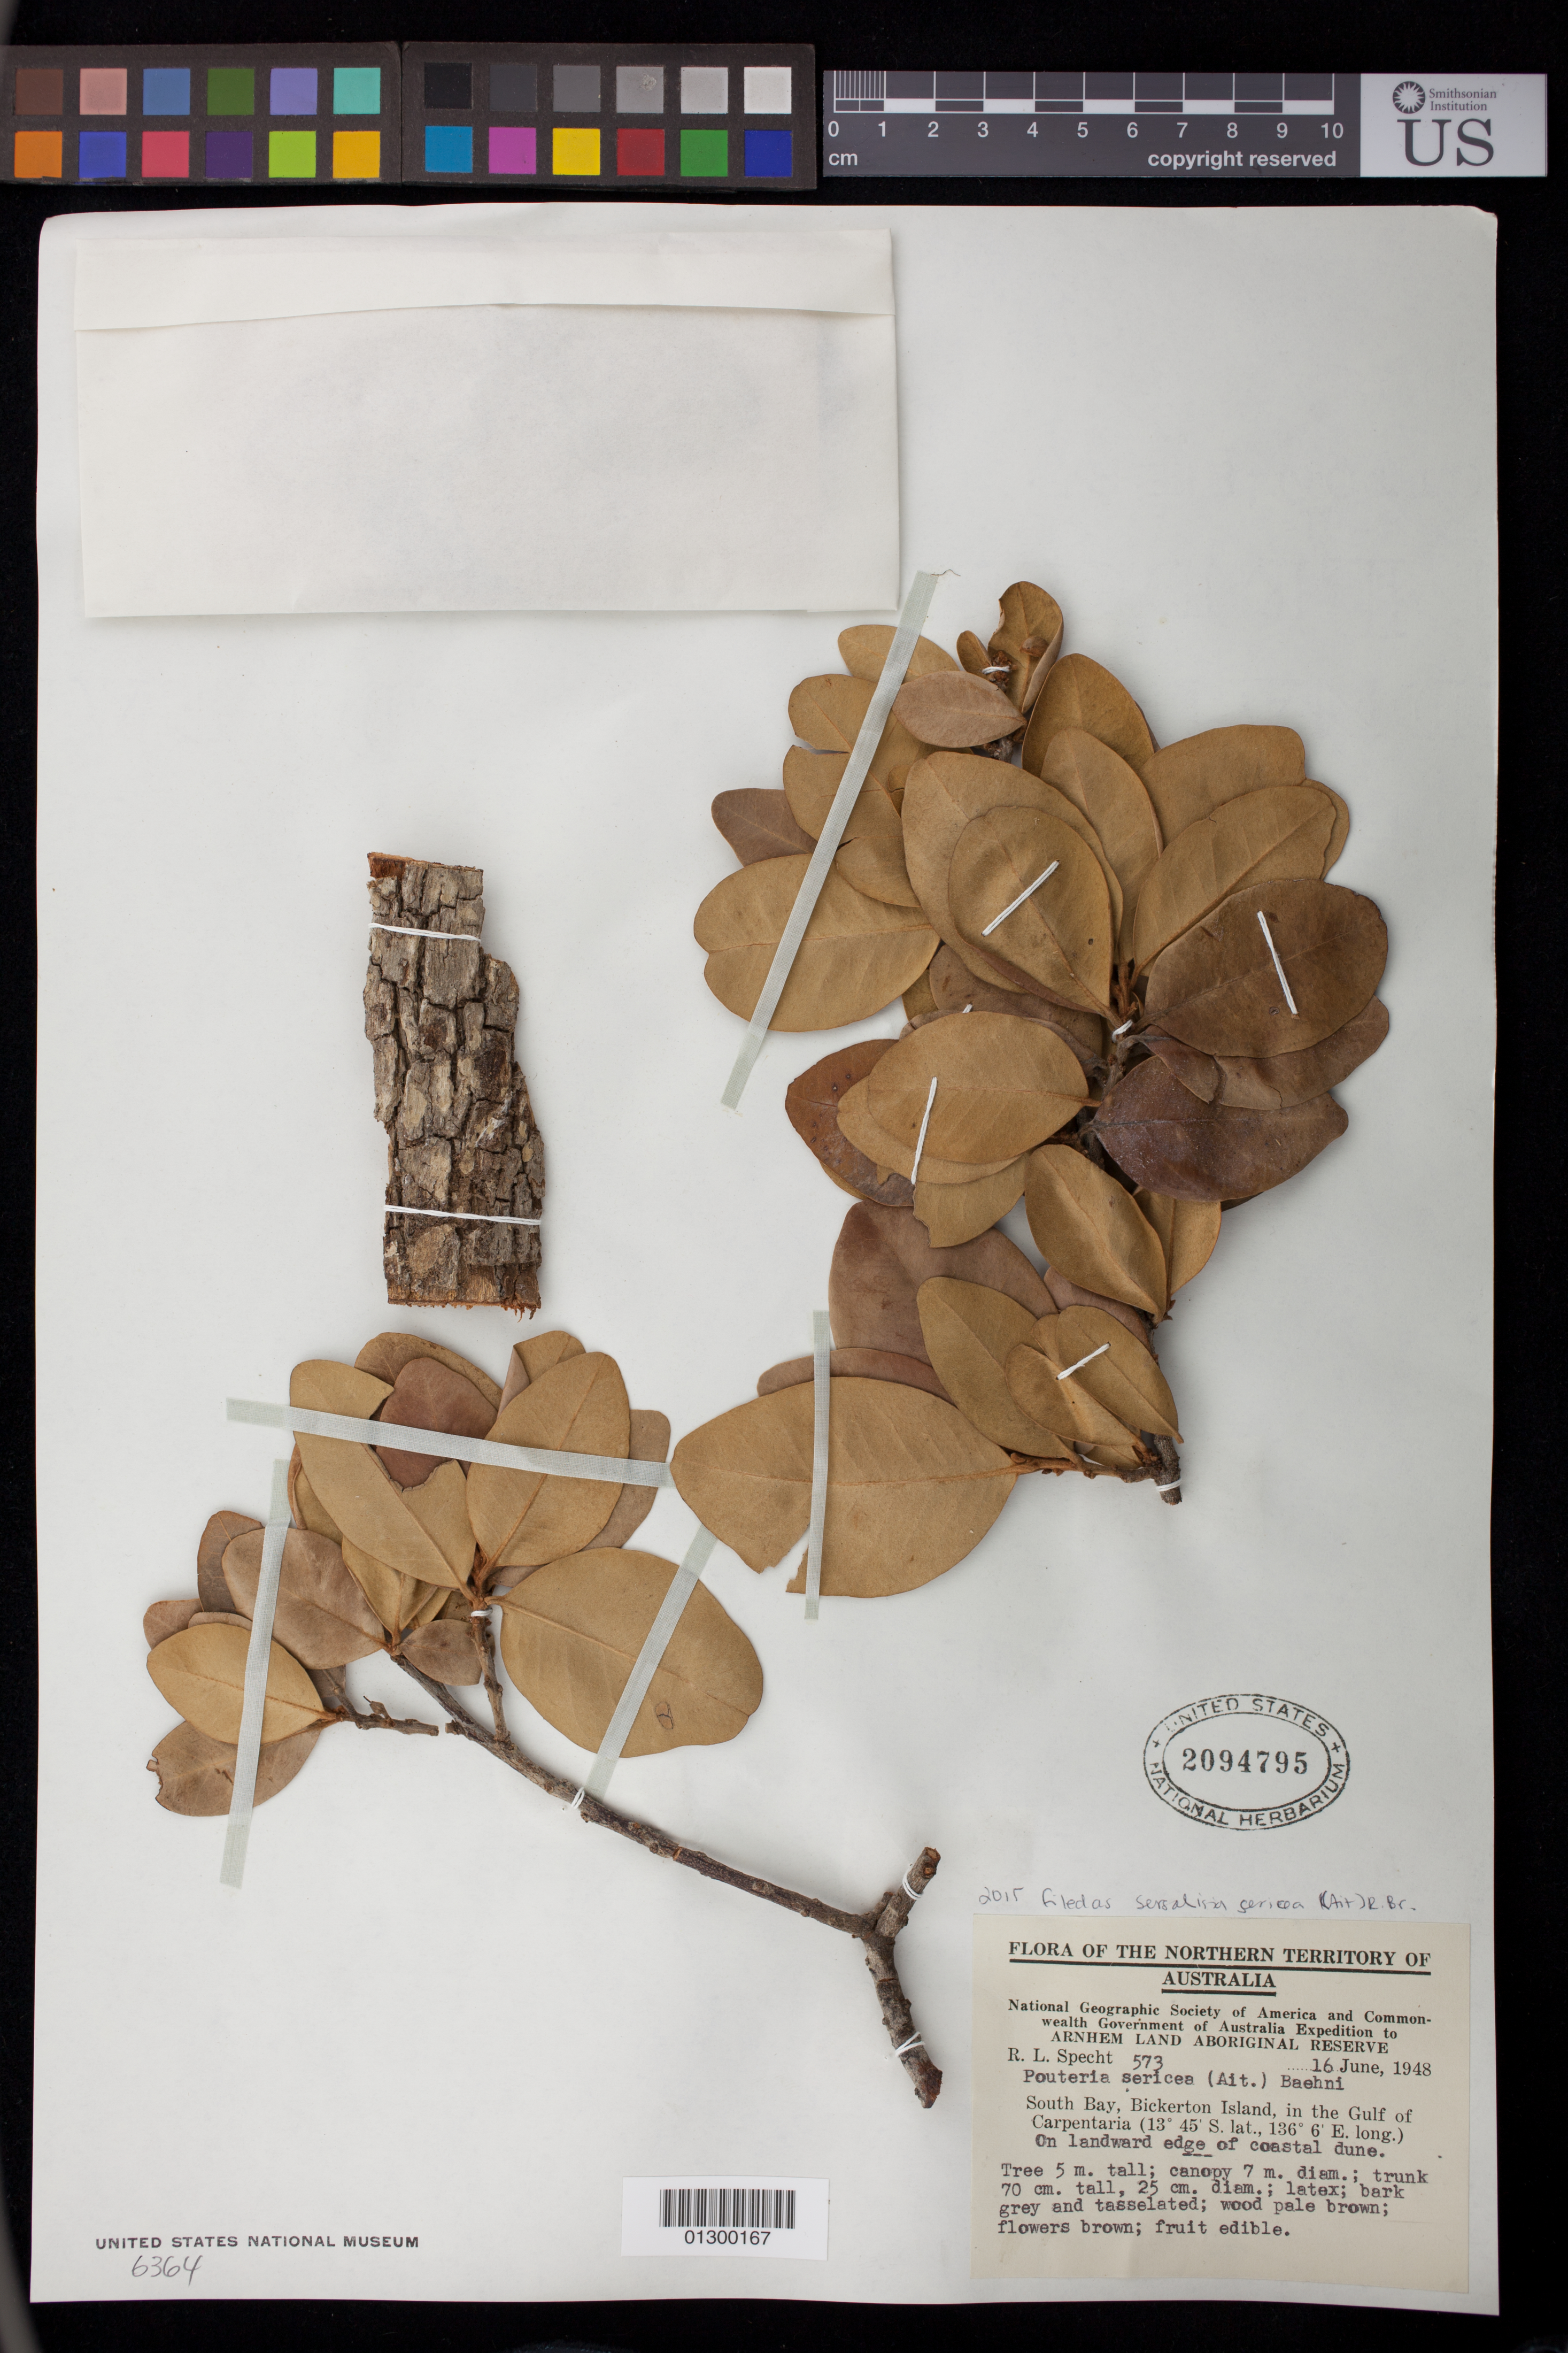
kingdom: Plantae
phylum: Tracheophyta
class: Magnoliopsida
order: Ericales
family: Sapotaceae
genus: Sersalisia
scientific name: Sersalisia sericea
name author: (R. Br.) R. Br.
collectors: R. L. Specht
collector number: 573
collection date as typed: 16 Jun 1948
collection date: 1948-06-16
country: Australia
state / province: Northern Territory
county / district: East Arnhem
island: Bickerton Island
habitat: On landward edge of coastal dune.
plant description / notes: Tree 5 m. tall; canopy 7 m. diam.; trunk 70 cm. tall, 25 cm. diam.; latex; bark grey and tasselated; wood pale brown; flowers brown; fruit edible.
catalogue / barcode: US 2094795